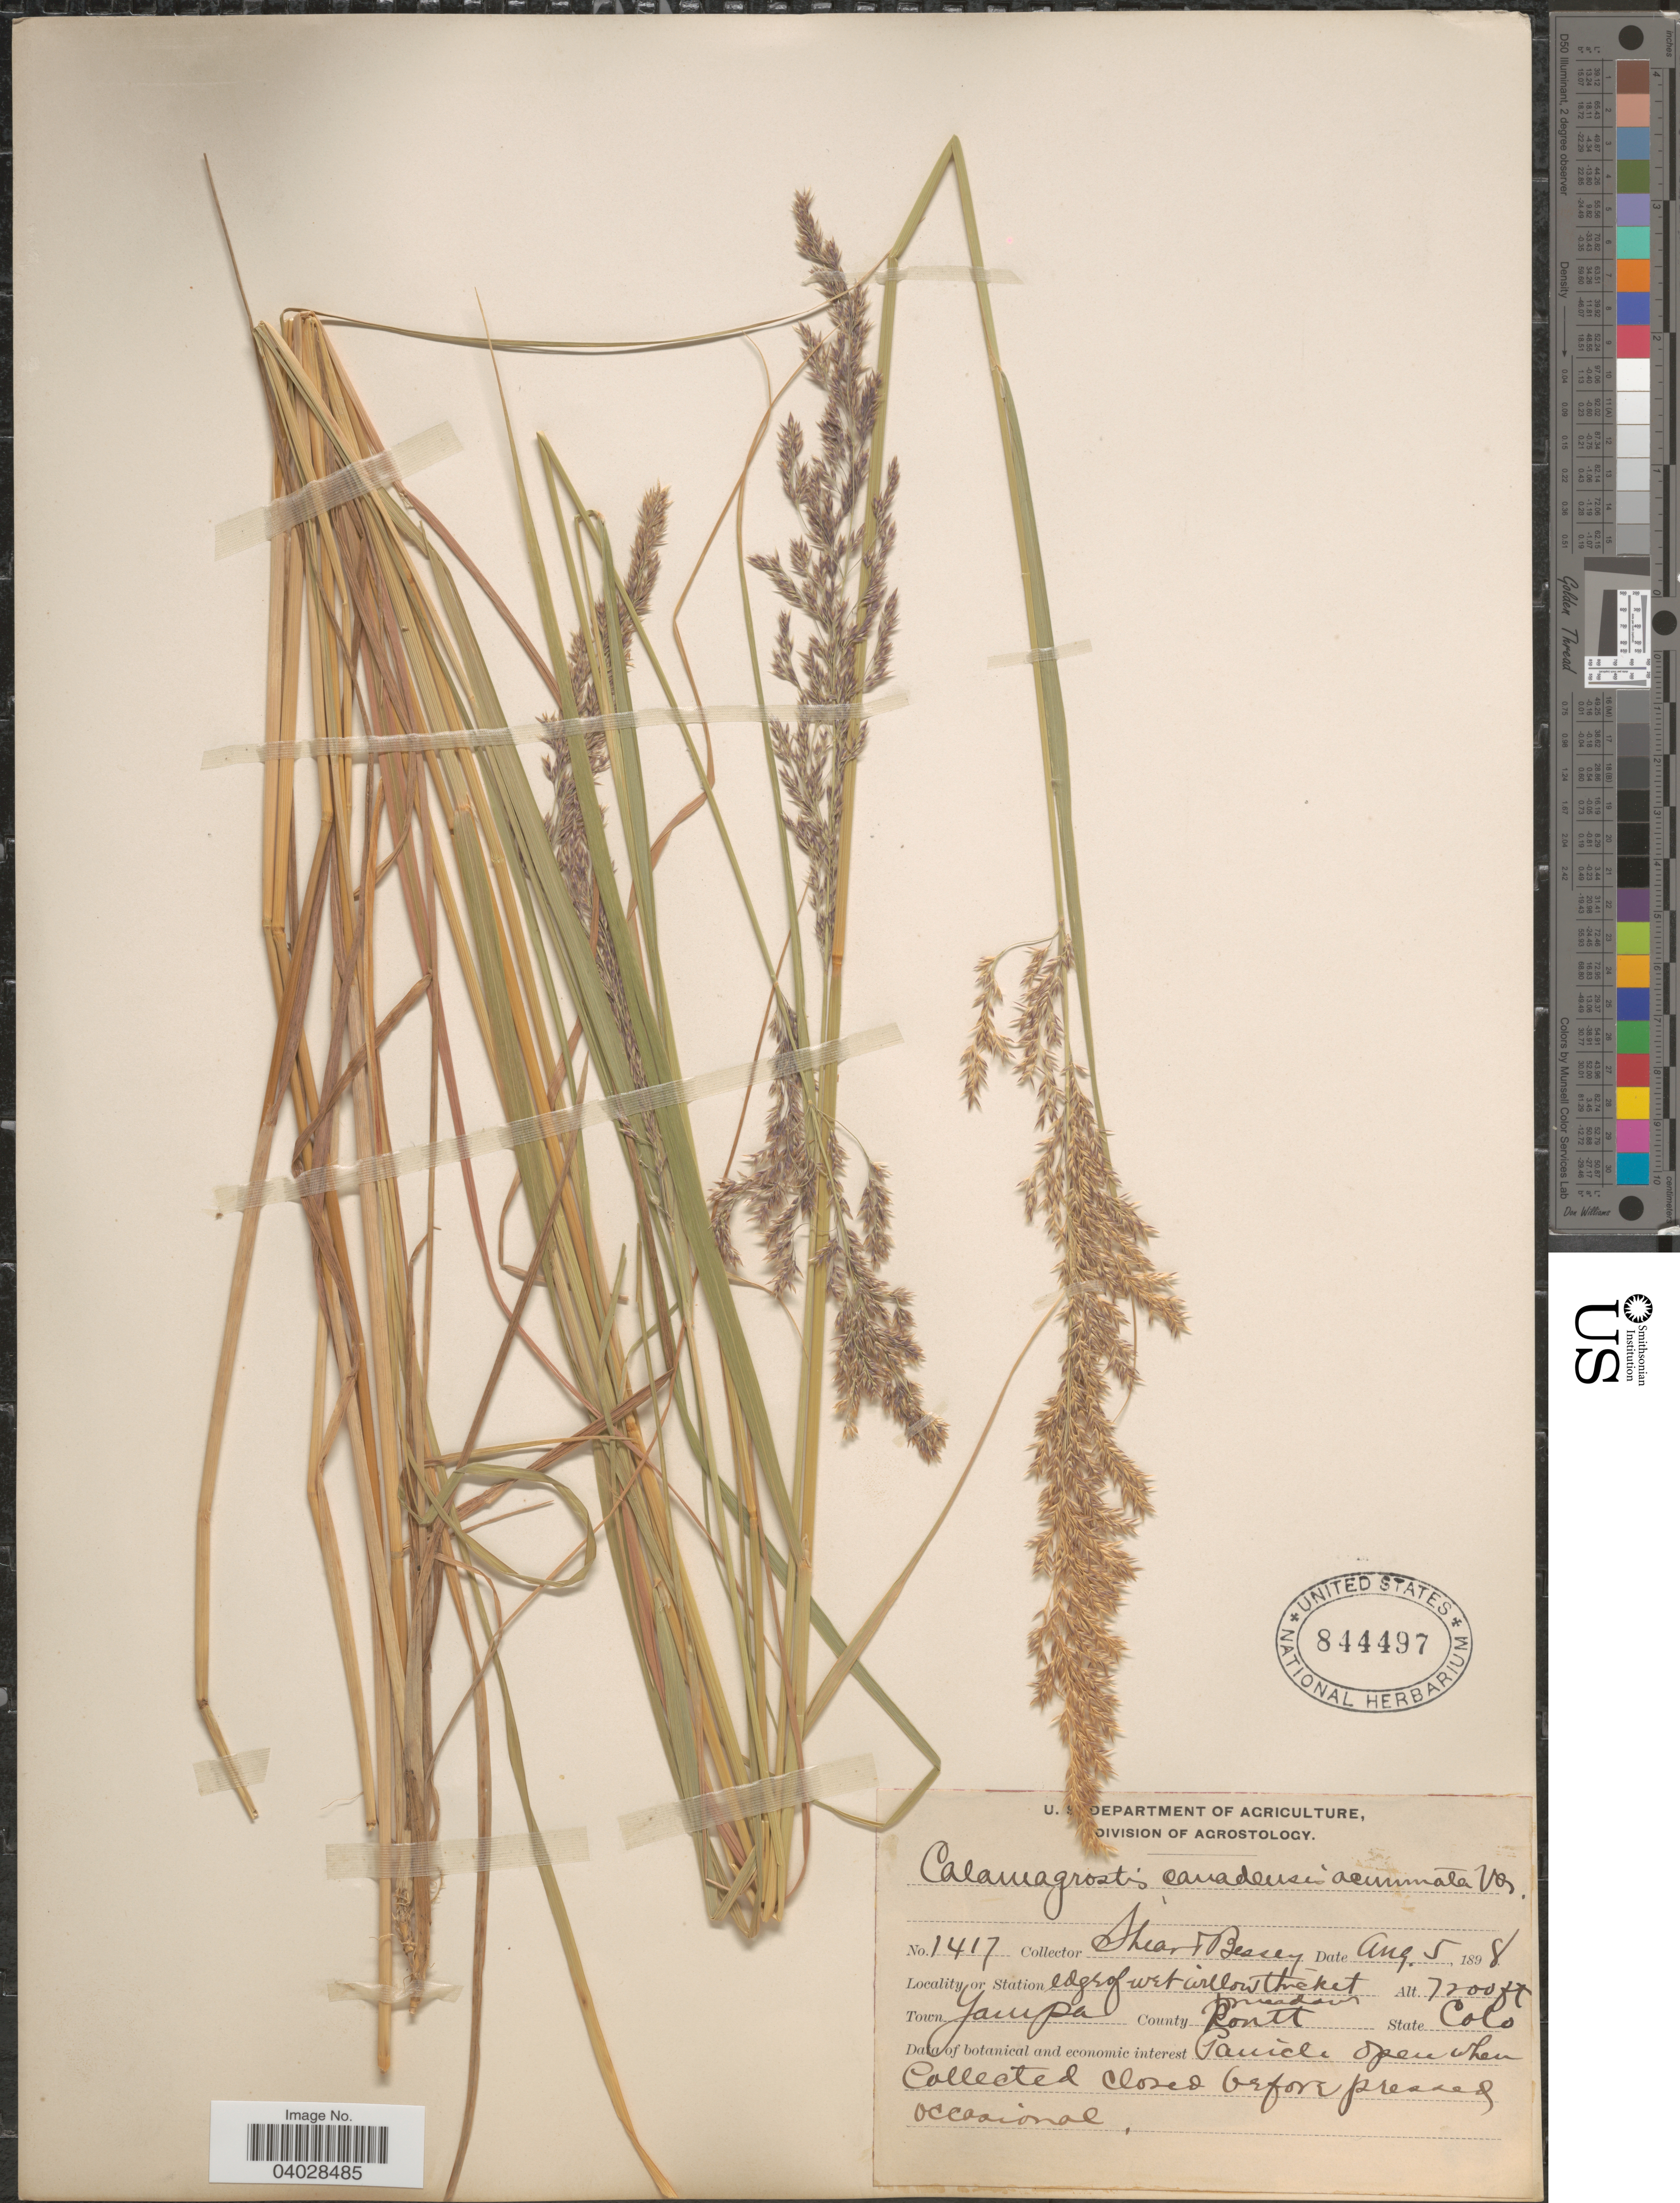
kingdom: Plantae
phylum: Tracheophyta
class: Liliopsida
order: Poales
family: Poaceae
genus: Calamagrostis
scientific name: Calamagrostis canadensis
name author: (Michx.) P. Beauv.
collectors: -- Shear & -. Bessey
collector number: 1417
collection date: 1898-08-05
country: United States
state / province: Colorado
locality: Town Yampa. County Routt.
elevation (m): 2195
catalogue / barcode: US 844497